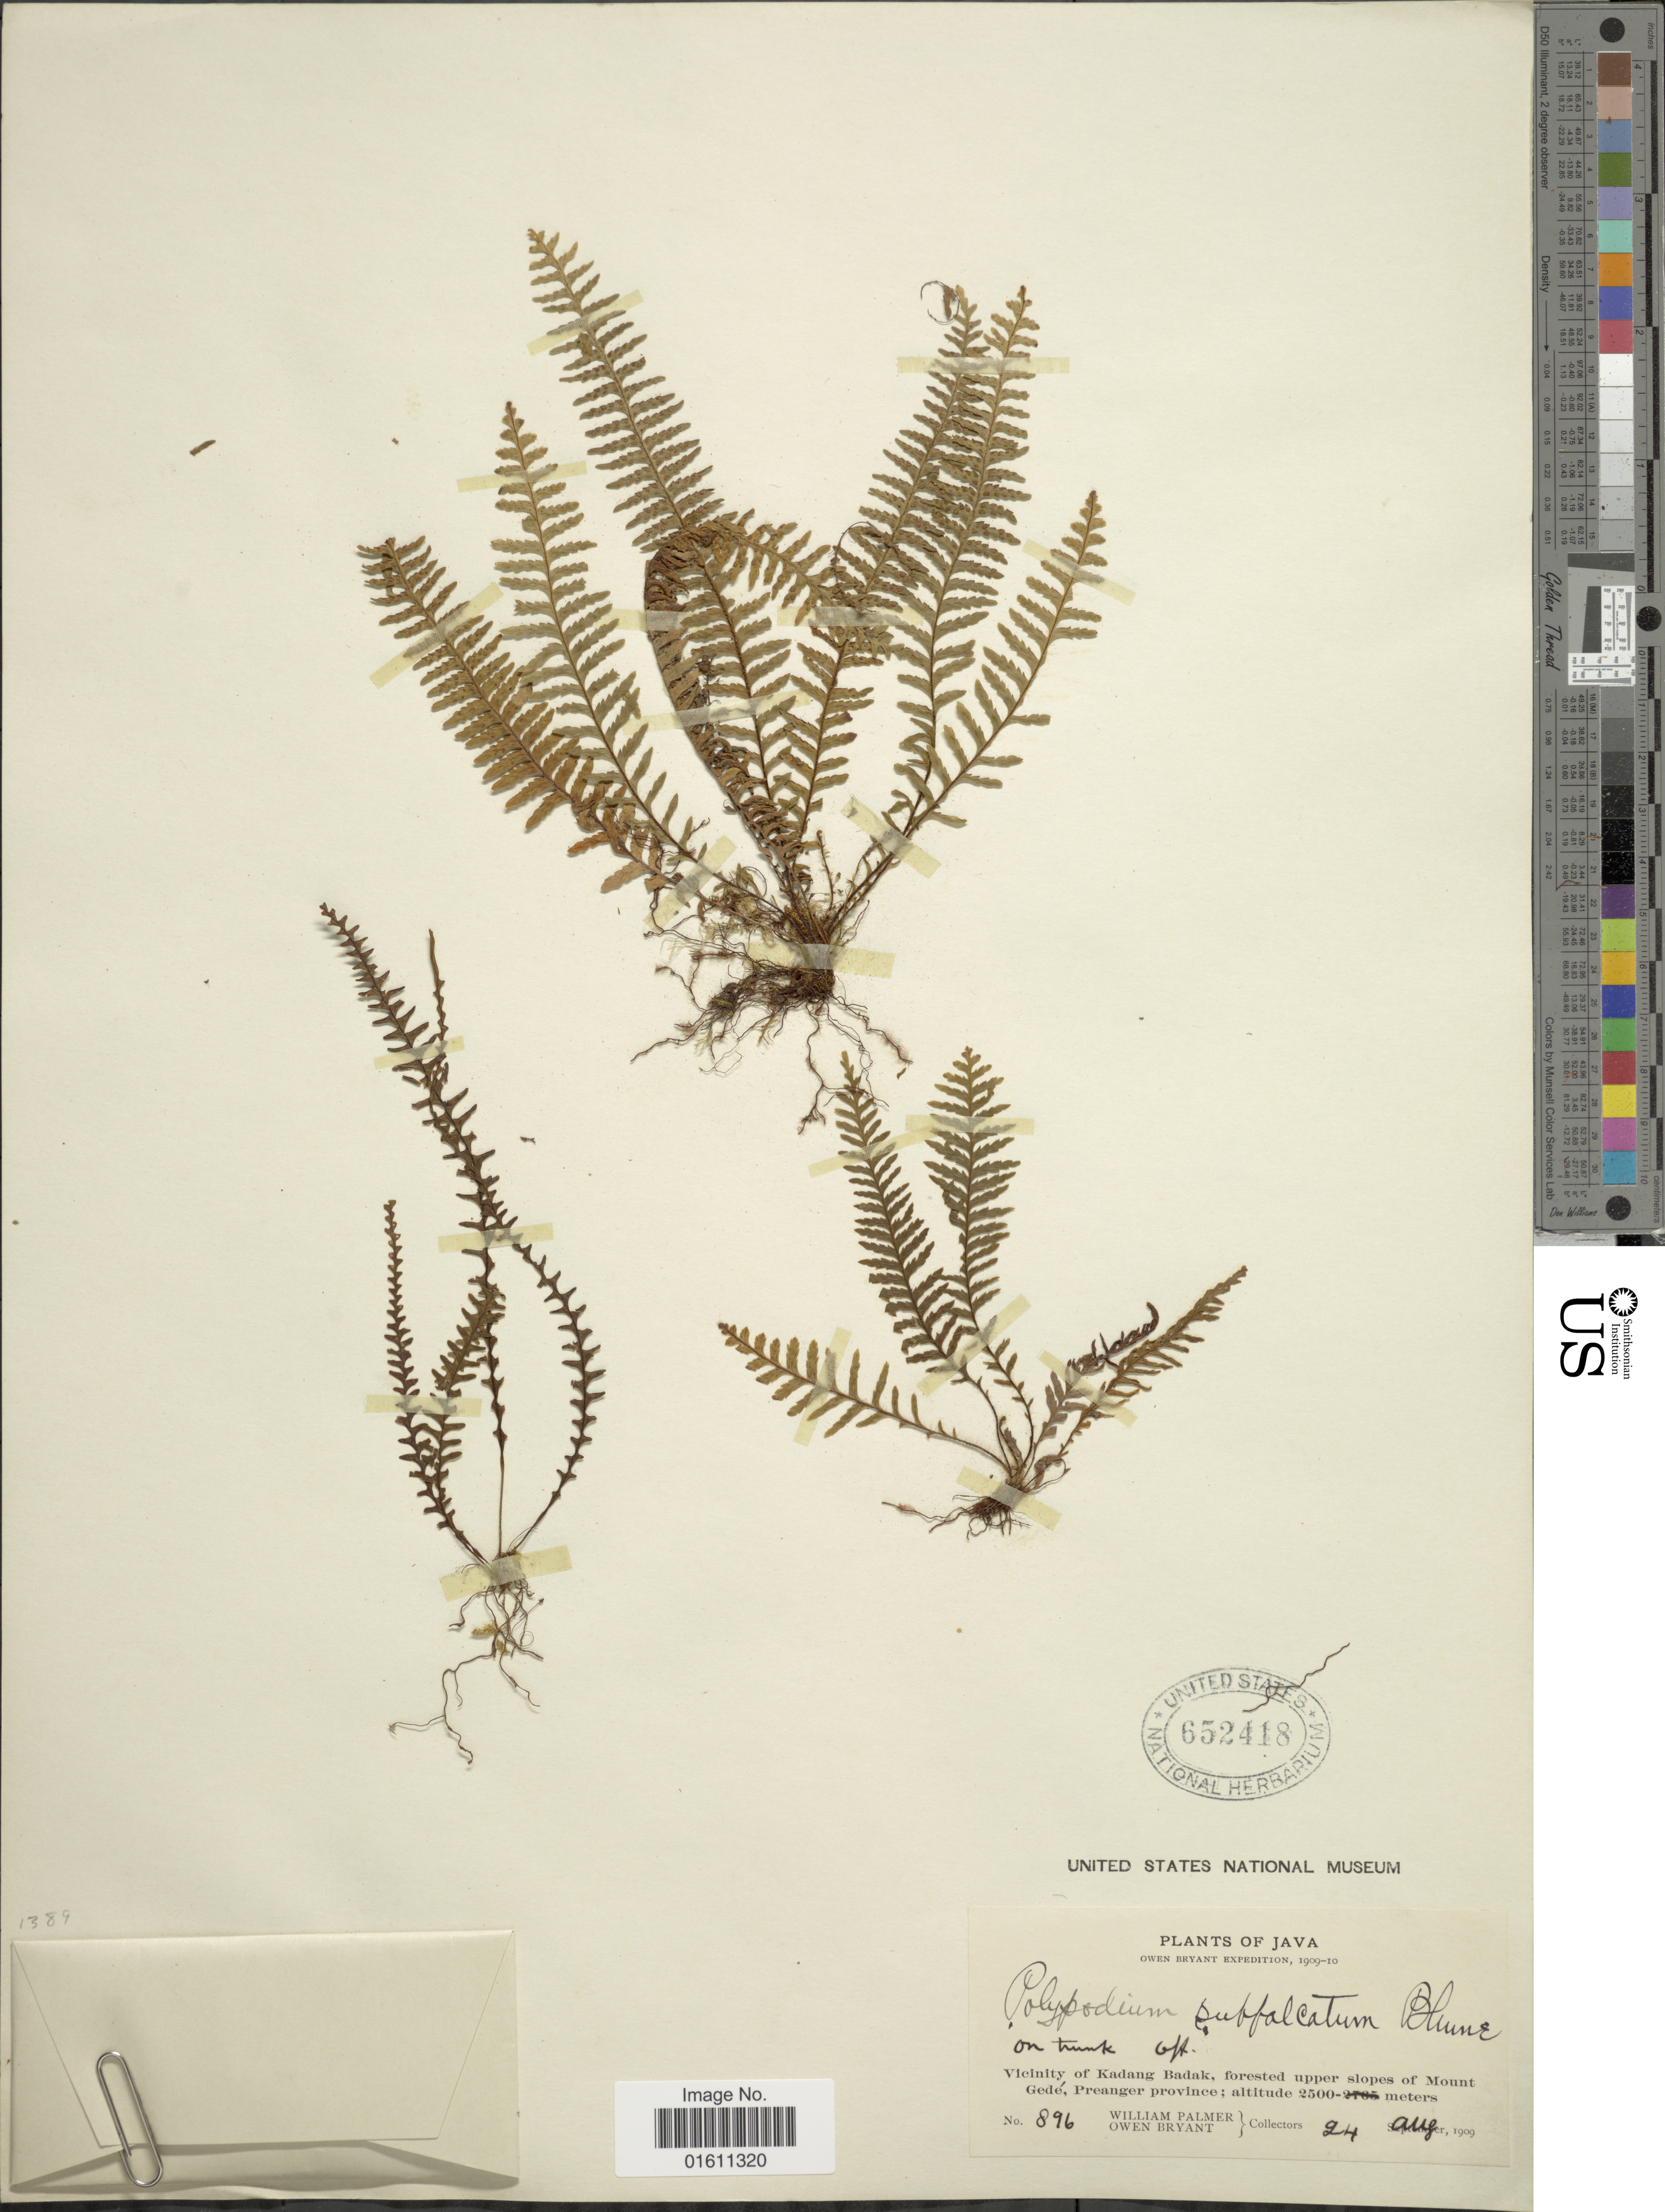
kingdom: Plantae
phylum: Tracheophyta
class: Polypodiopsida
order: Polypodiales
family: Polypodiaceae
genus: Tomophyllum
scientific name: Tomophyllum subfalcatum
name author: (Blume) Parris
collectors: W. Palmer & O. Bryant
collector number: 896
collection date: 1909-08-24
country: Indonesia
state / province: Java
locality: Javan, vicinity of Kadang Badak, forested upper slopes of Mount Ged;e, Preanger province.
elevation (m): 2500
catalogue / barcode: US 652418